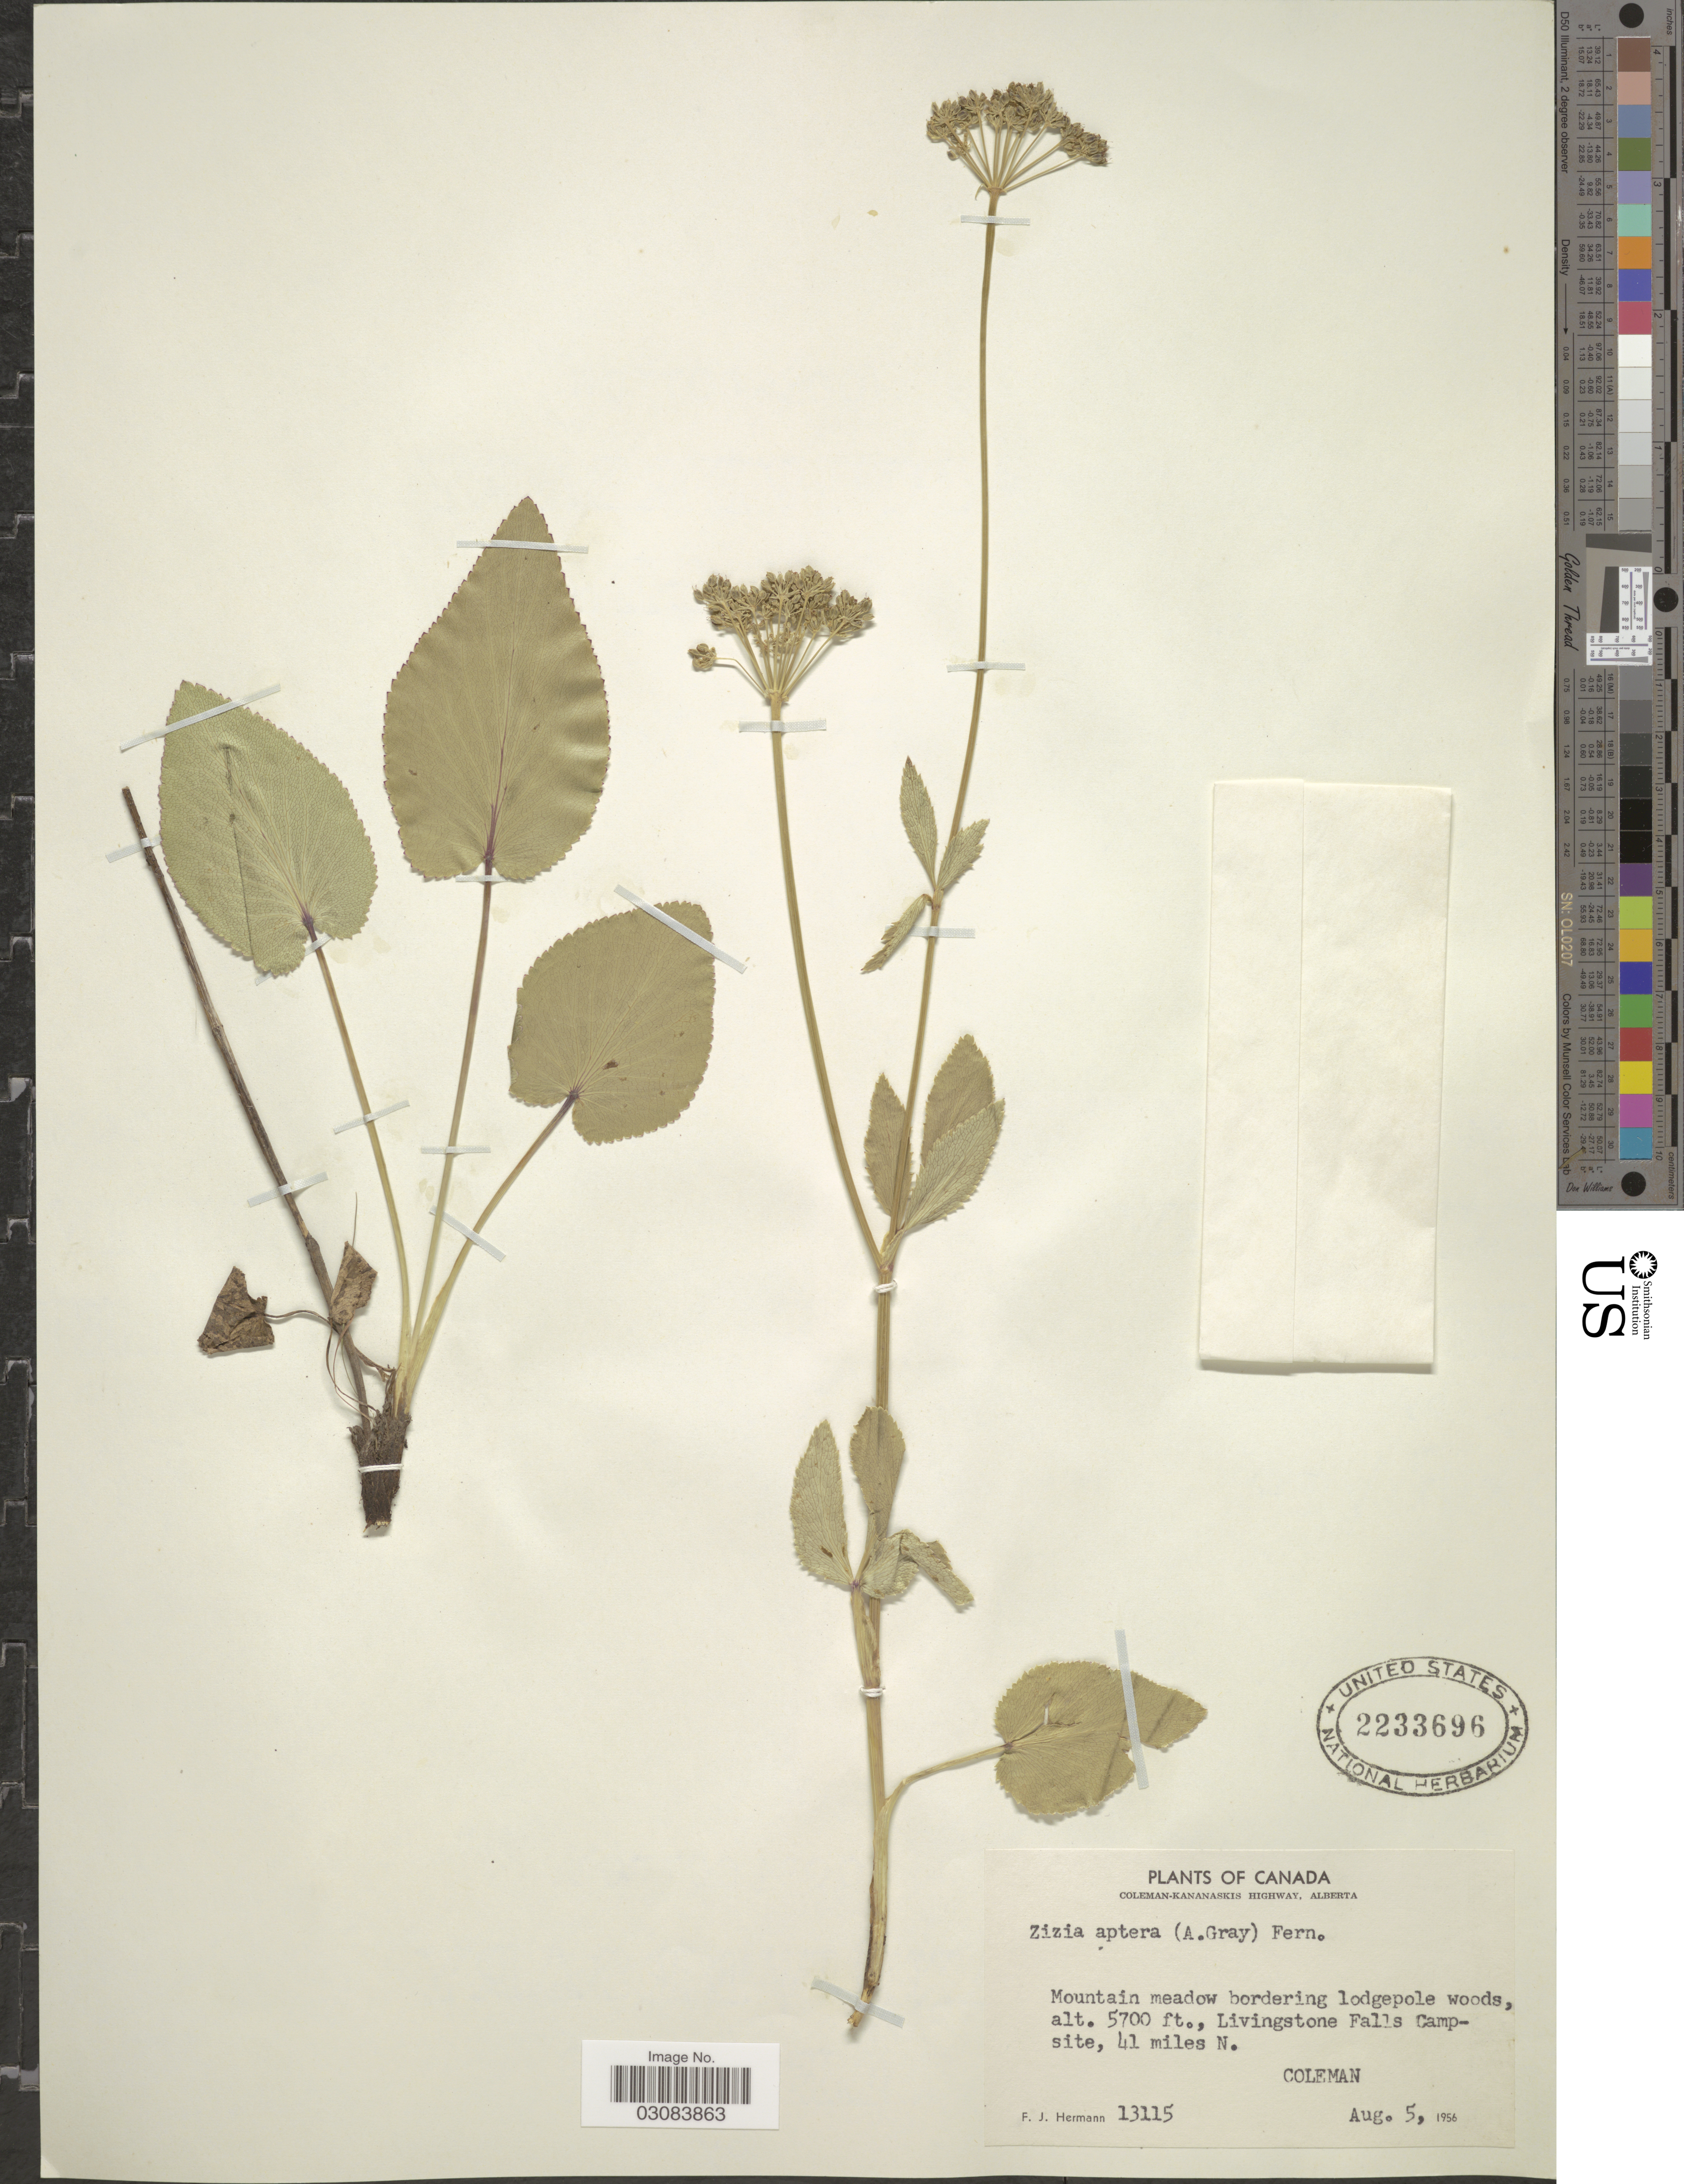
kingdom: Plantae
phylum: Tracheophyta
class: Magnoliopsida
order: Apiales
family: Apiaceae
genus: Zizia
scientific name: Zizia aptera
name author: (A. Gray) Fernald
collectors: F. J. Hermann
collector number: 13115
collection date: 1956-08-05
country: Canada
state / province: Alberta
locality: Coleman-Kananaskis Highway. Mountain meadow bordering lodgepole woods., Livingstone Falls Campsite, 41 miles N. Coleman.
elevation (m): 1737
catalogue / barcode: US 2233696